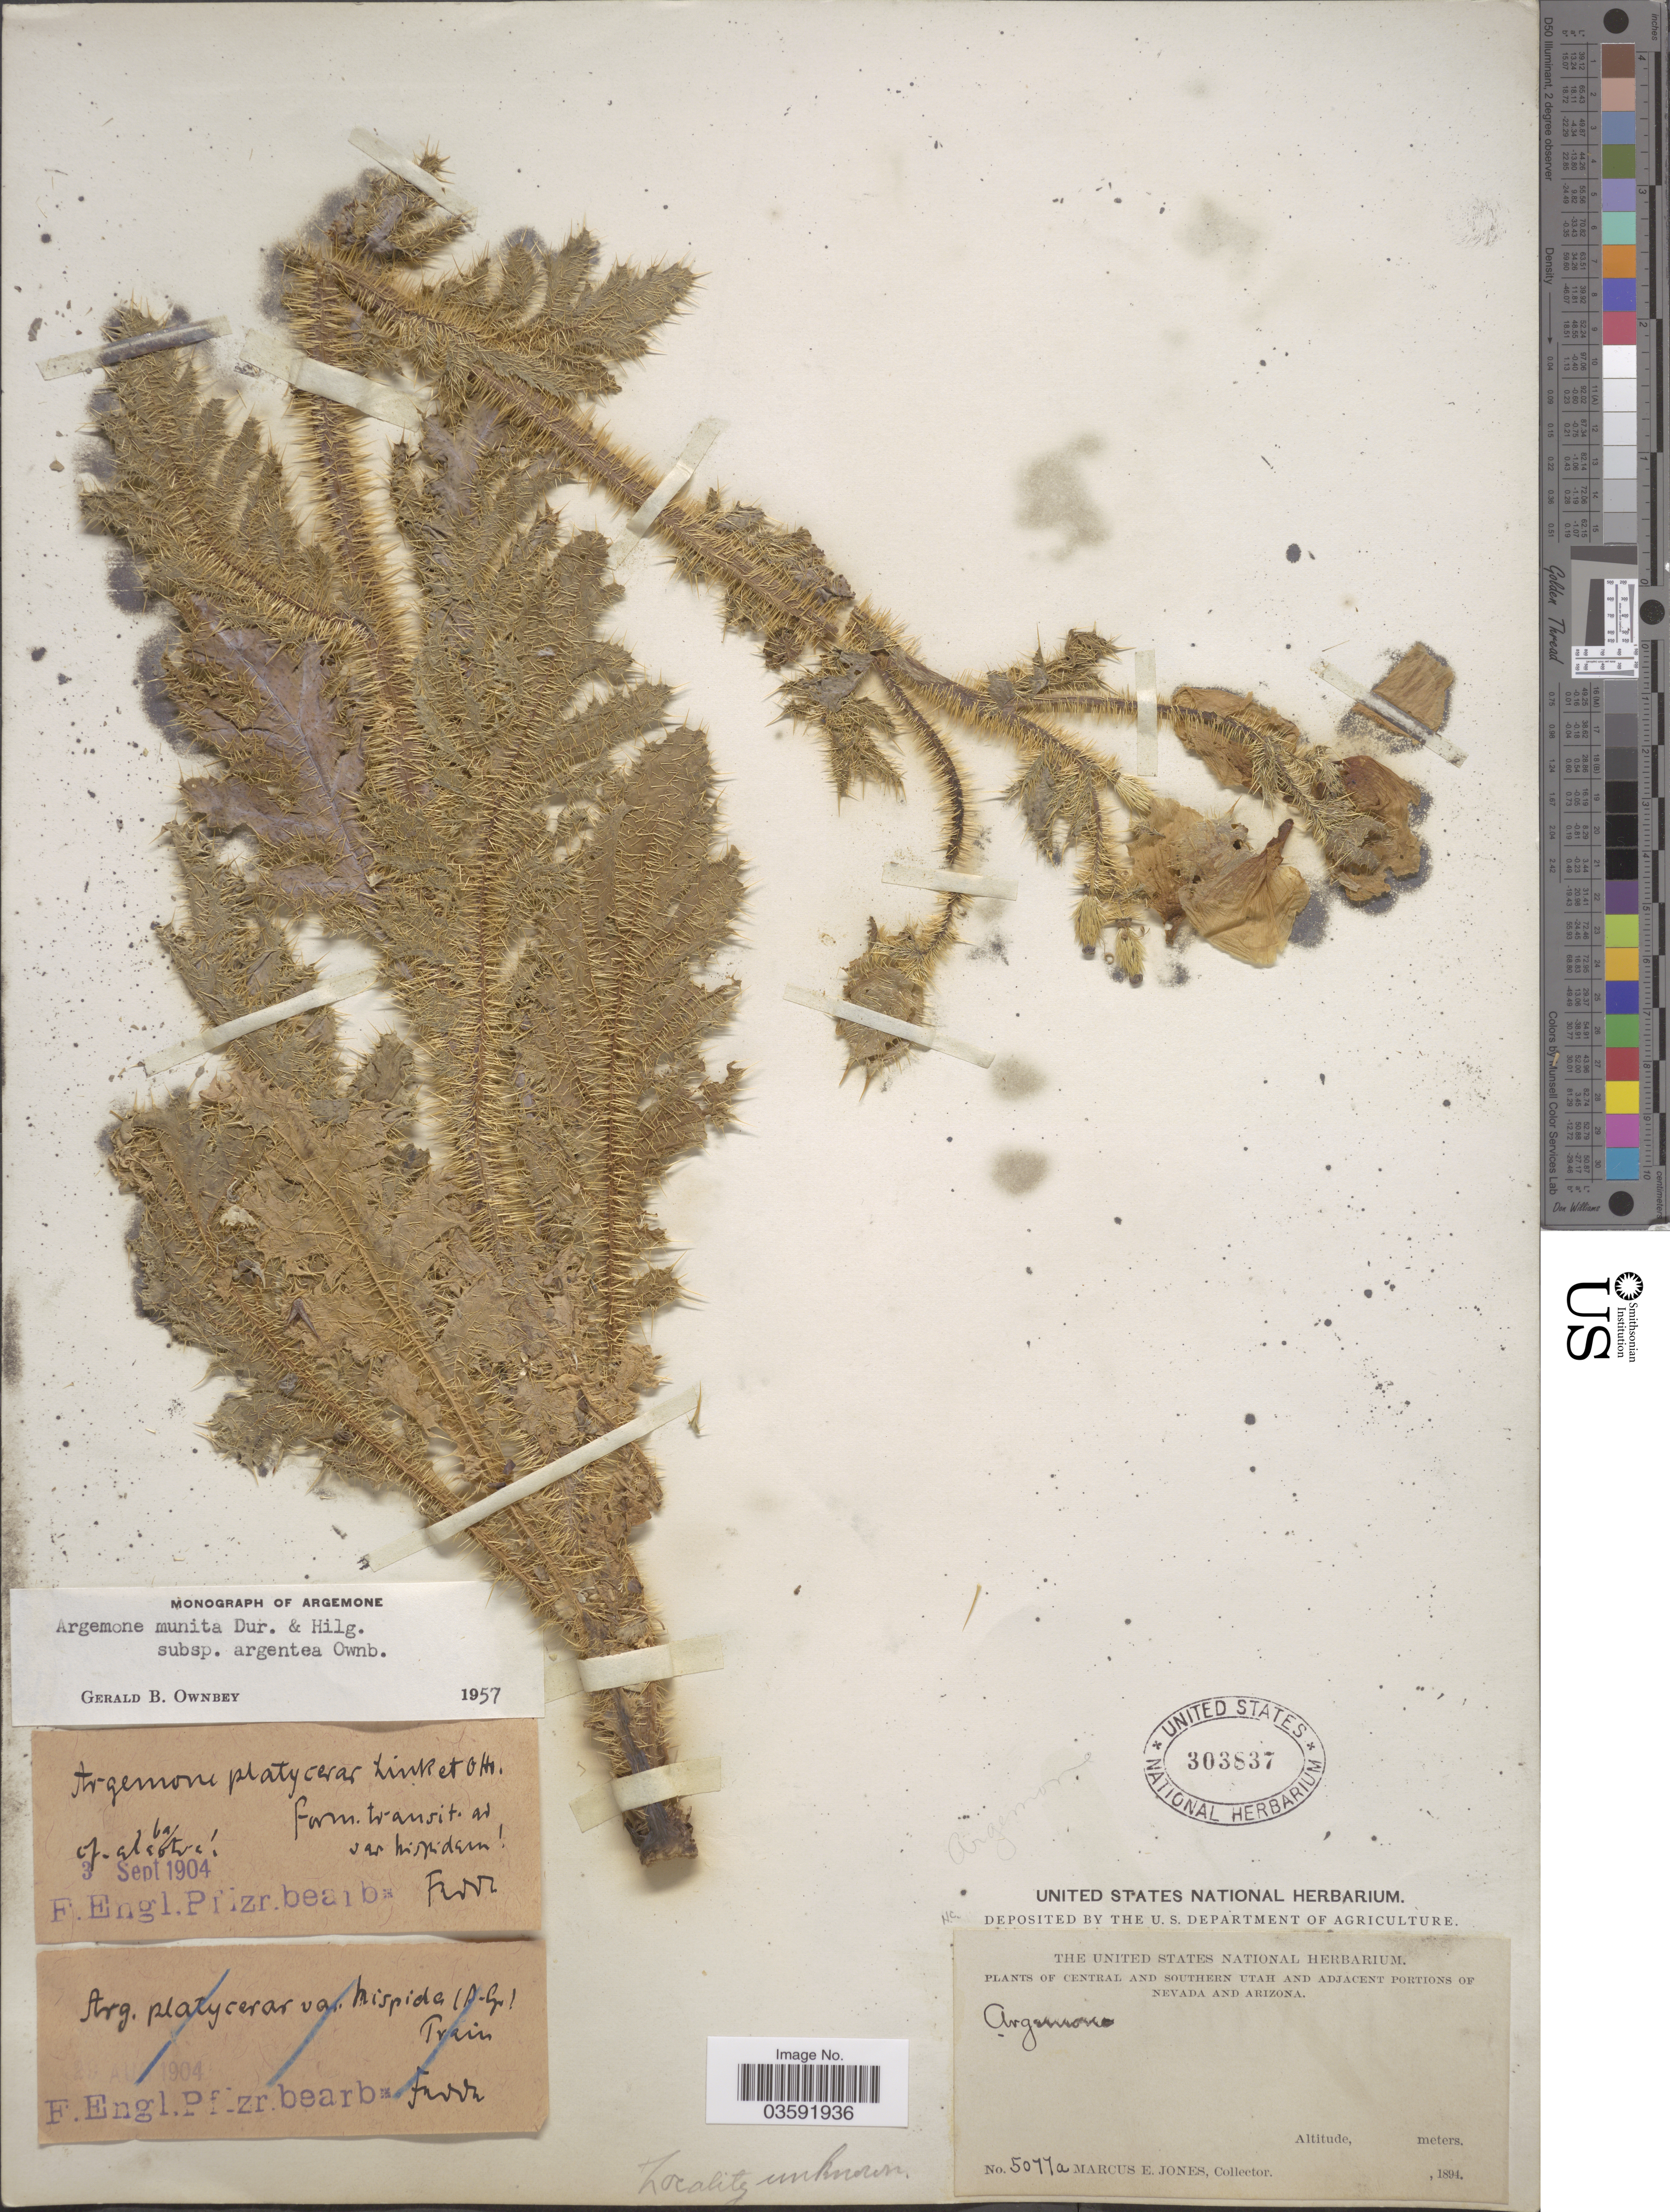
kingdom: Plantae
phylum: Tracheophyta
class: Magnoliopsida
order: Ranunculales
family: Papaveraceae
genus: Argemone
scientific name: Argemone munita subsp. argentea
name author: G.B. Ownbey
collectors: M. E. Jones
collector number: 5077a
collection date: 1894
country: United States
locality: Central and southern Utah and adjacent portions of Nevada and Arizona.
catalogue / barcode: US 303837